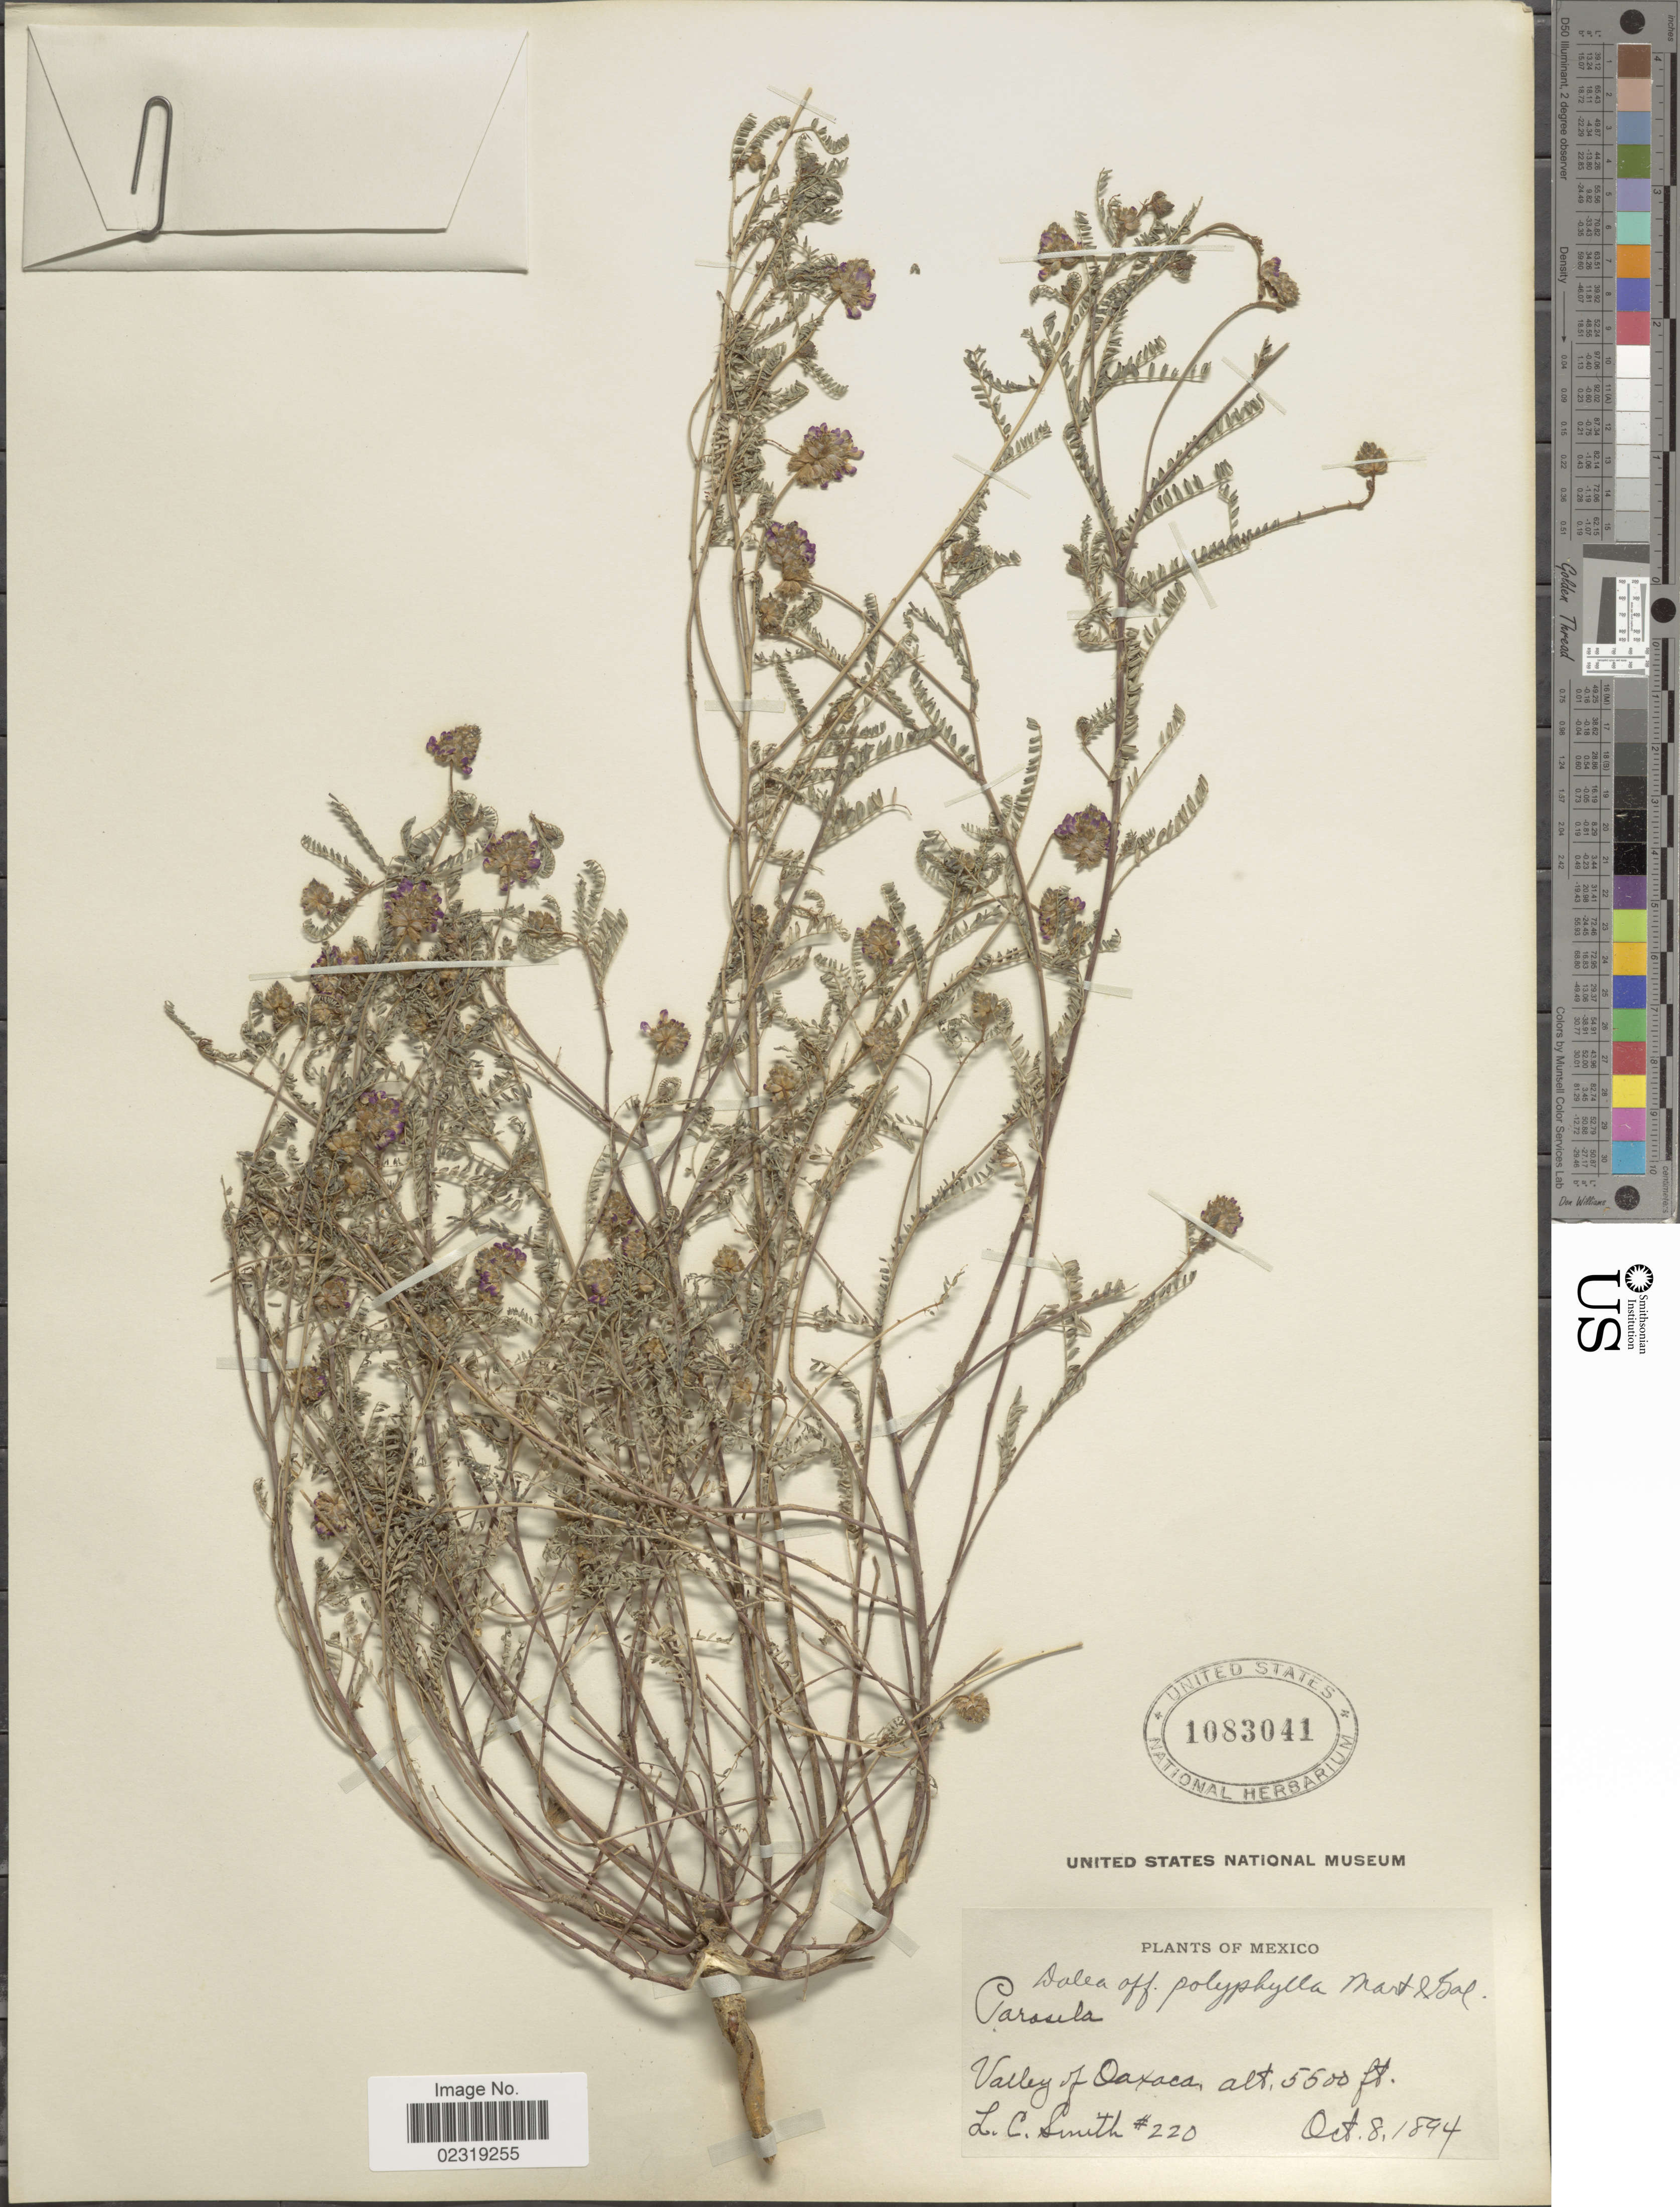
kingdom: Plantae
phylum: Tracheophyta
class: Magnoliopsida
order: Fabales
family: Fabaceae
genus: Dalea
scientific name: Dalea foliolosa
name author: (Aiton) Barneby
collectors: L. C. Smith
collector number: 220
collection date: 1894-10-08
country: Mexico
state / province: Oaxaca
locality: Valley of Oaxaca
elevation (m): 1676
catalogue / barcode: US 1083041